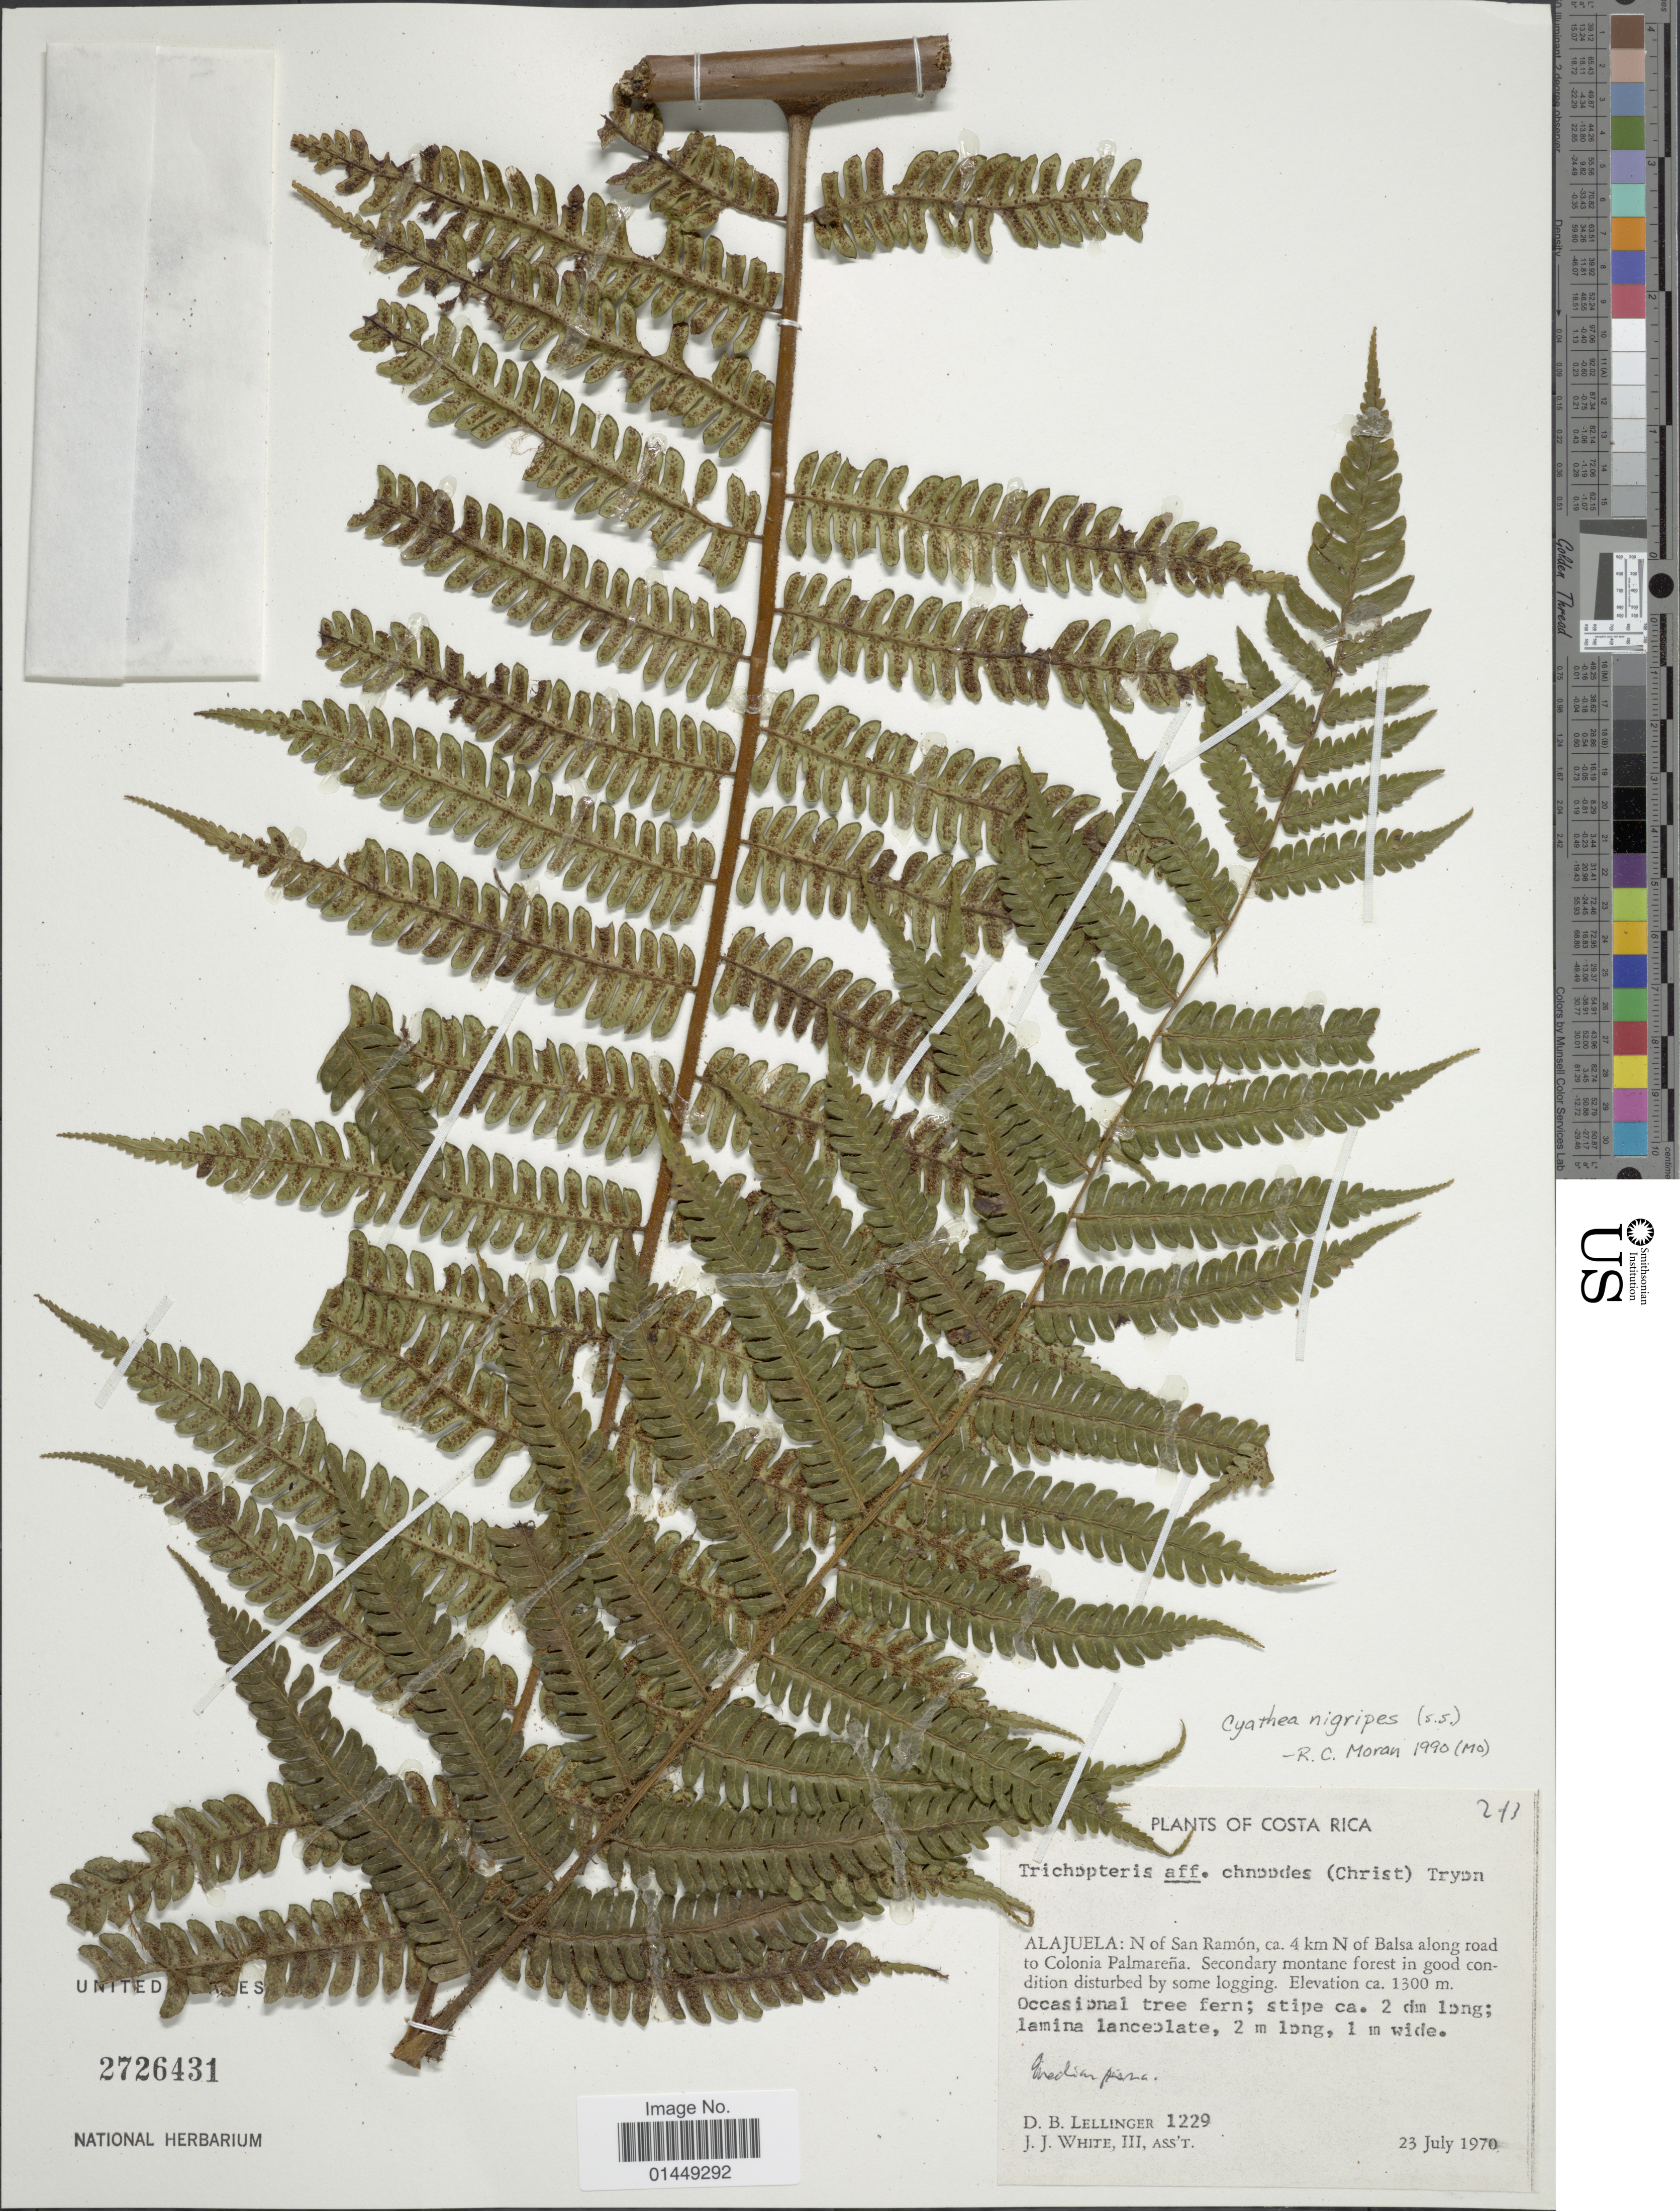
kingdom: Plantae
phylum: Tracheophyta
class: Polypodiopsida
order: Cyatheales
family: Cyatheaceae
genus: Cyathea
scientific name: Cyathea nigripes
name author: (C. Chr.) Domin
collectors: D. B. Lellinger & J. J. White III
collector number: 1229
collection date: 1970-07-23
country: Costa Rica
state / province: Alajuela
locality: Alajuela: N of San Ramón, ca. 4 km N of Balsa along road to Colonia Palmareña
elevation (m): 1300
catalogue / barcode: US 2726431